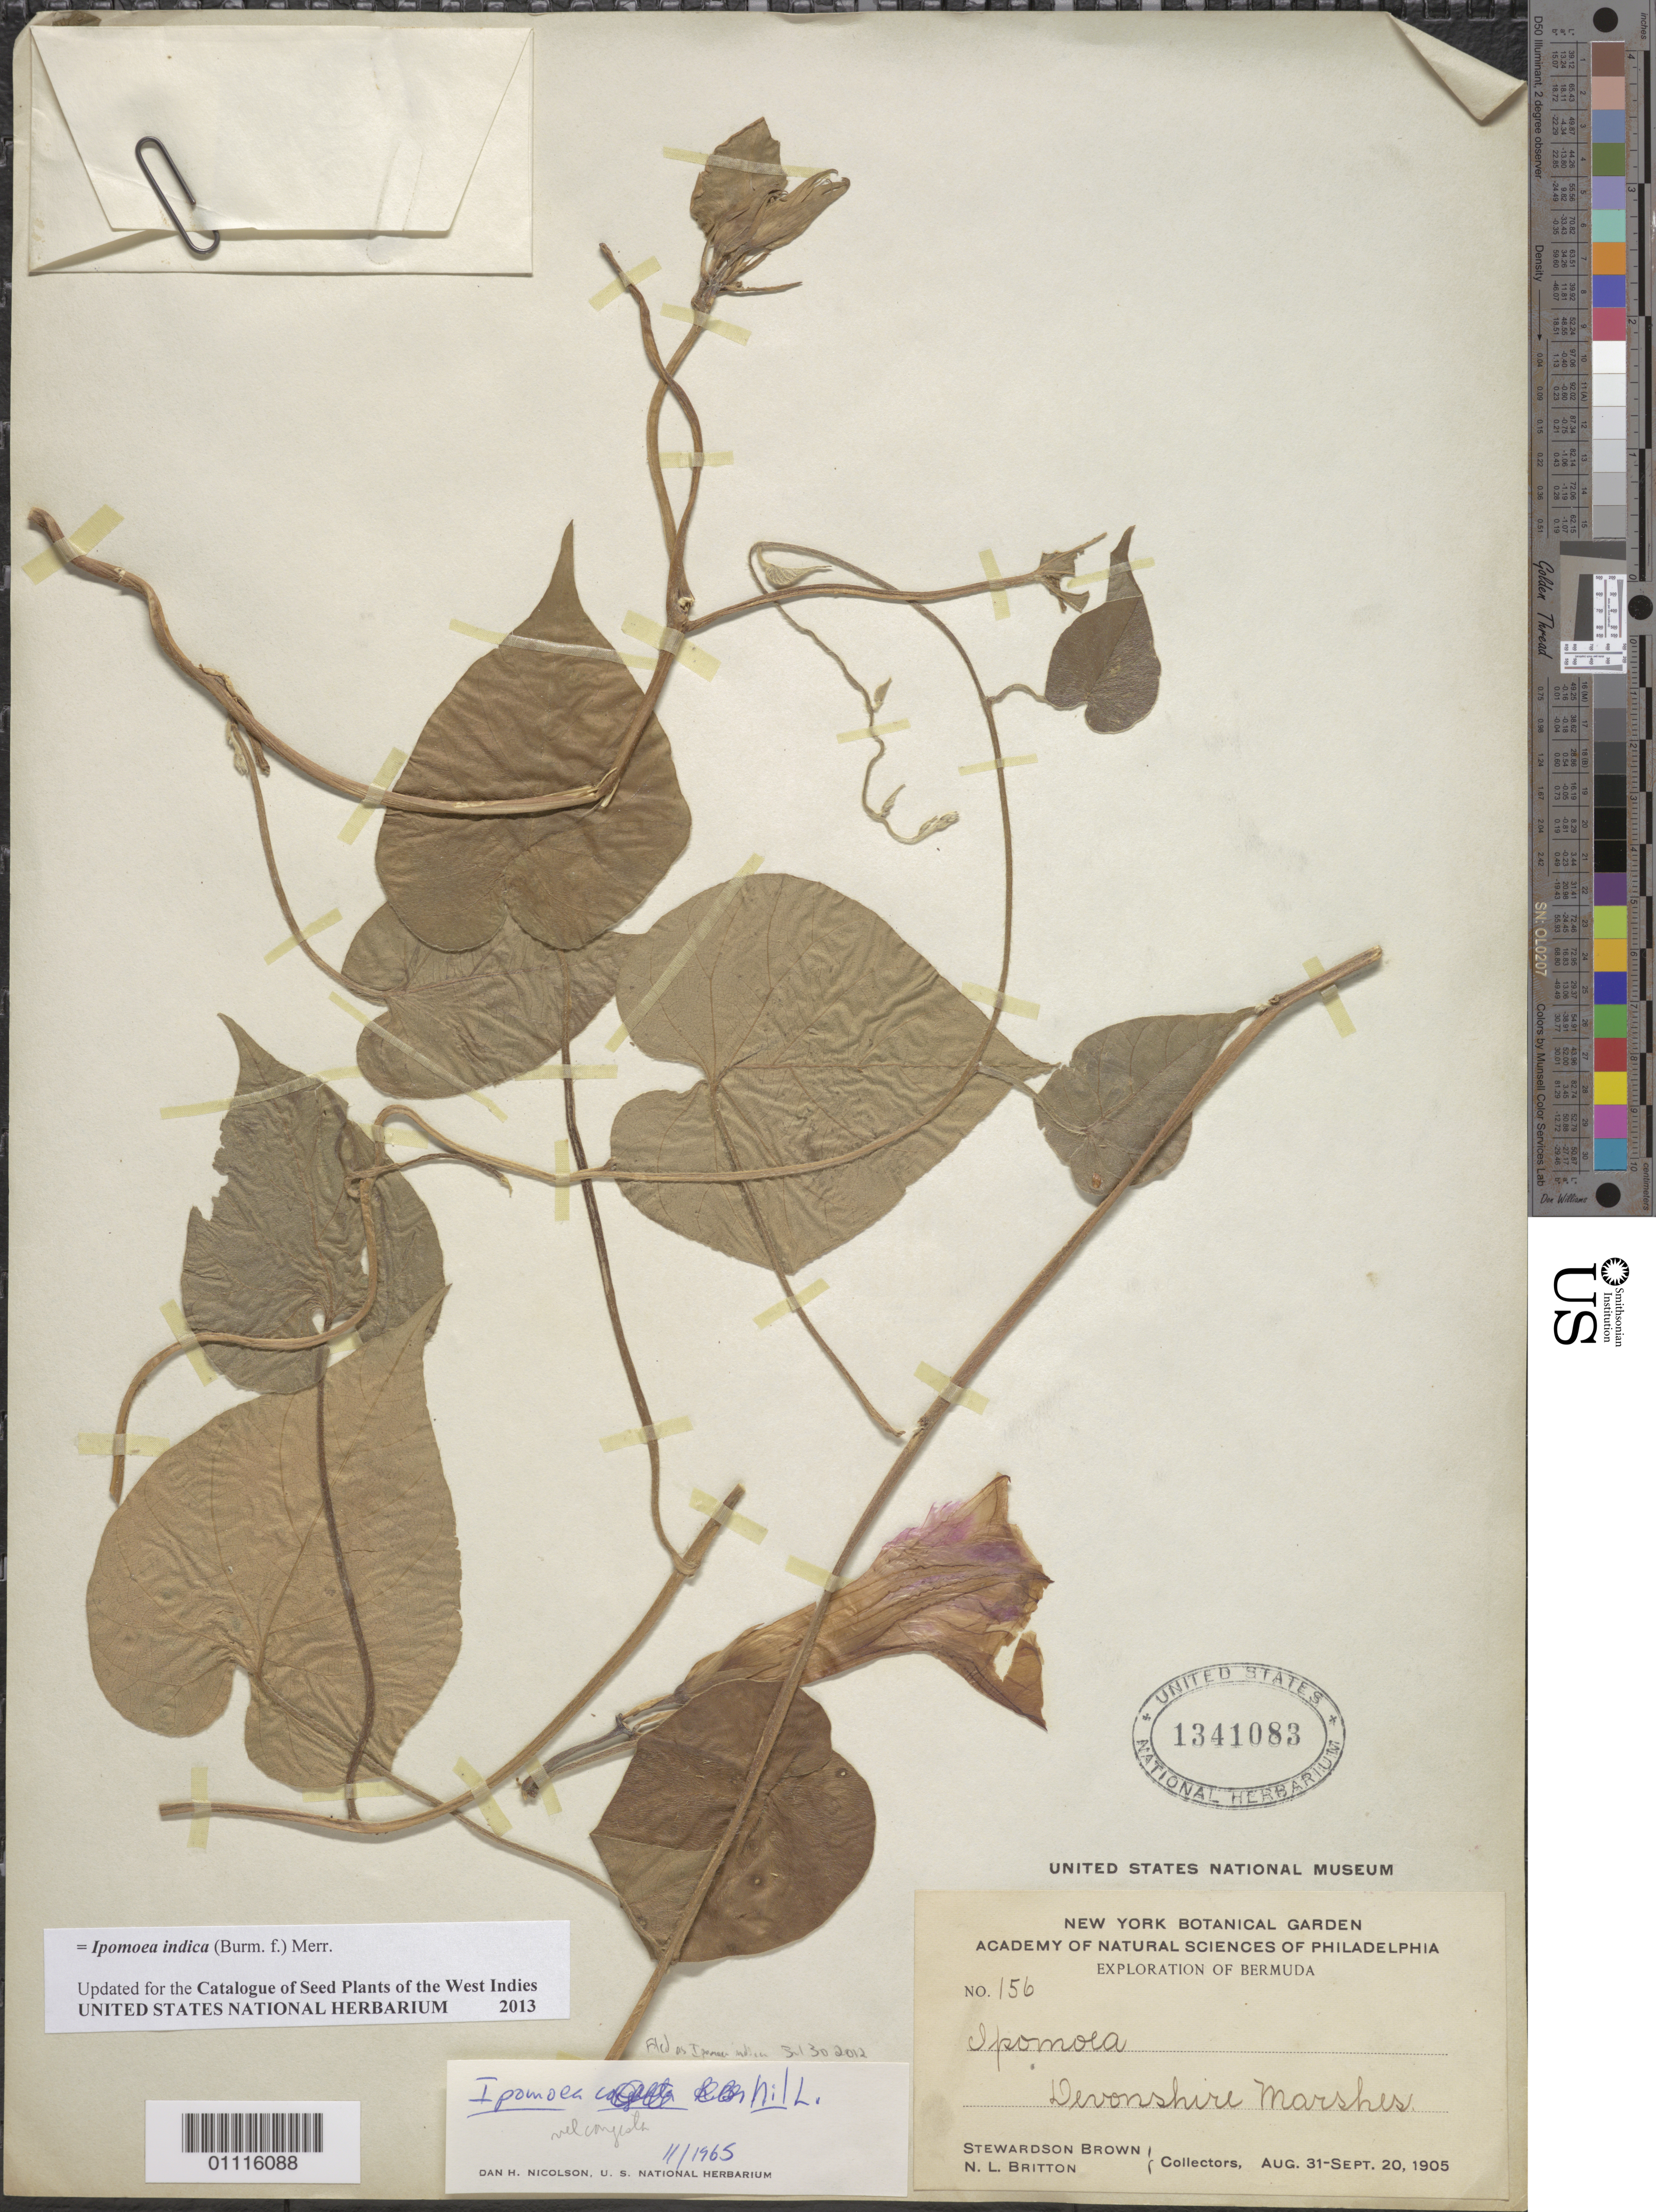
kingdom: Plantae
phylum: Tracheophyta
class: Magnoliopsida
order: Solanales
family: Convolvulaceae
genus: Ipomoea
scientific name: Ipomoea indica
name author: (Burm.) Merr.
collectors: S. Brown & N. Britton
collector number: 156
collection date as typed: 31 Aug 1905 to 20 Sep 1905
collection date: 1905-08-31/1905-09-20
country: Bermuda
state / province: Devonshire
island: Bermuda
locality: Devonshire Marshes.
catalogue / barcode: US 1341083